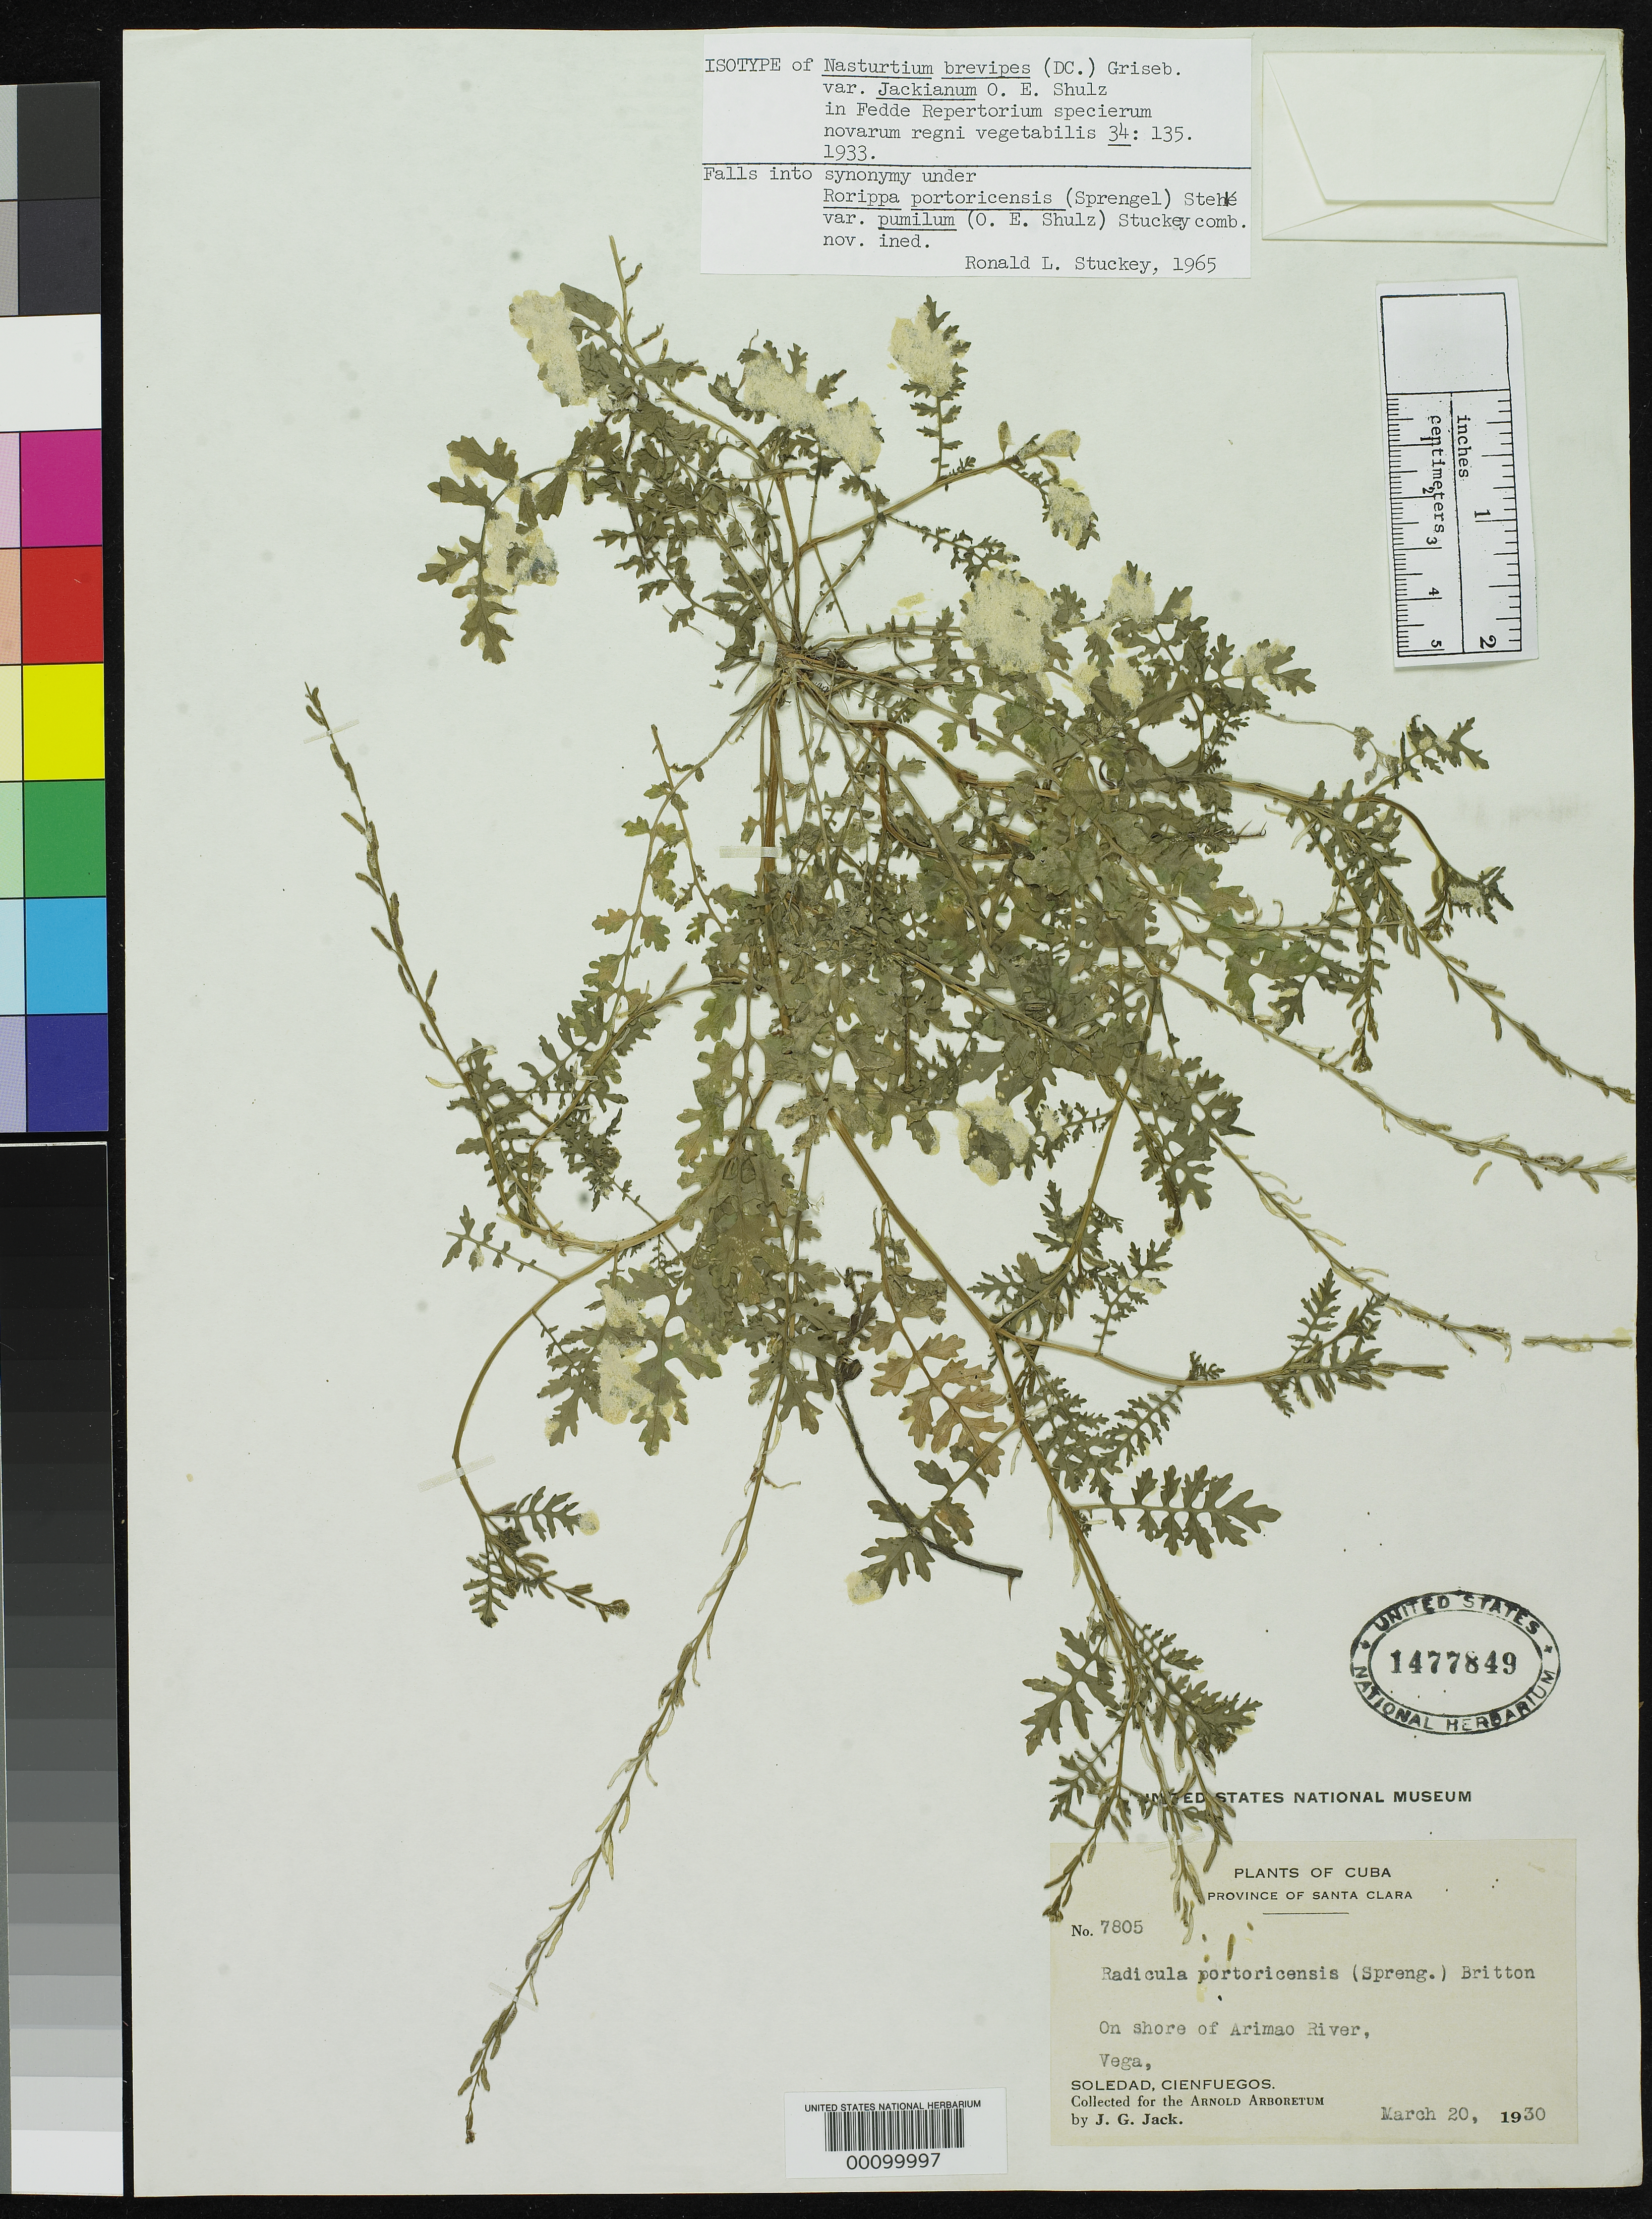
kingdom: Plantae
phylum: Tracheophyta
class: Magnoliopsida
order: Brassicales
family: Brassicaceae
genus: Nasturtium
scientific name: Nasturtium brevipes var. jackianum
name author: O.E. Schulz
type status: Isotype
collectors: J. G. Jack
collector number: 7805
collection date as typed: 20 Mar 1930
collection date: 1930-03-20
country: Cuba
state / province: Las Villas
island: Greater Antilles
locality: Santa Clara.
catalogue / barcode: US 1477849